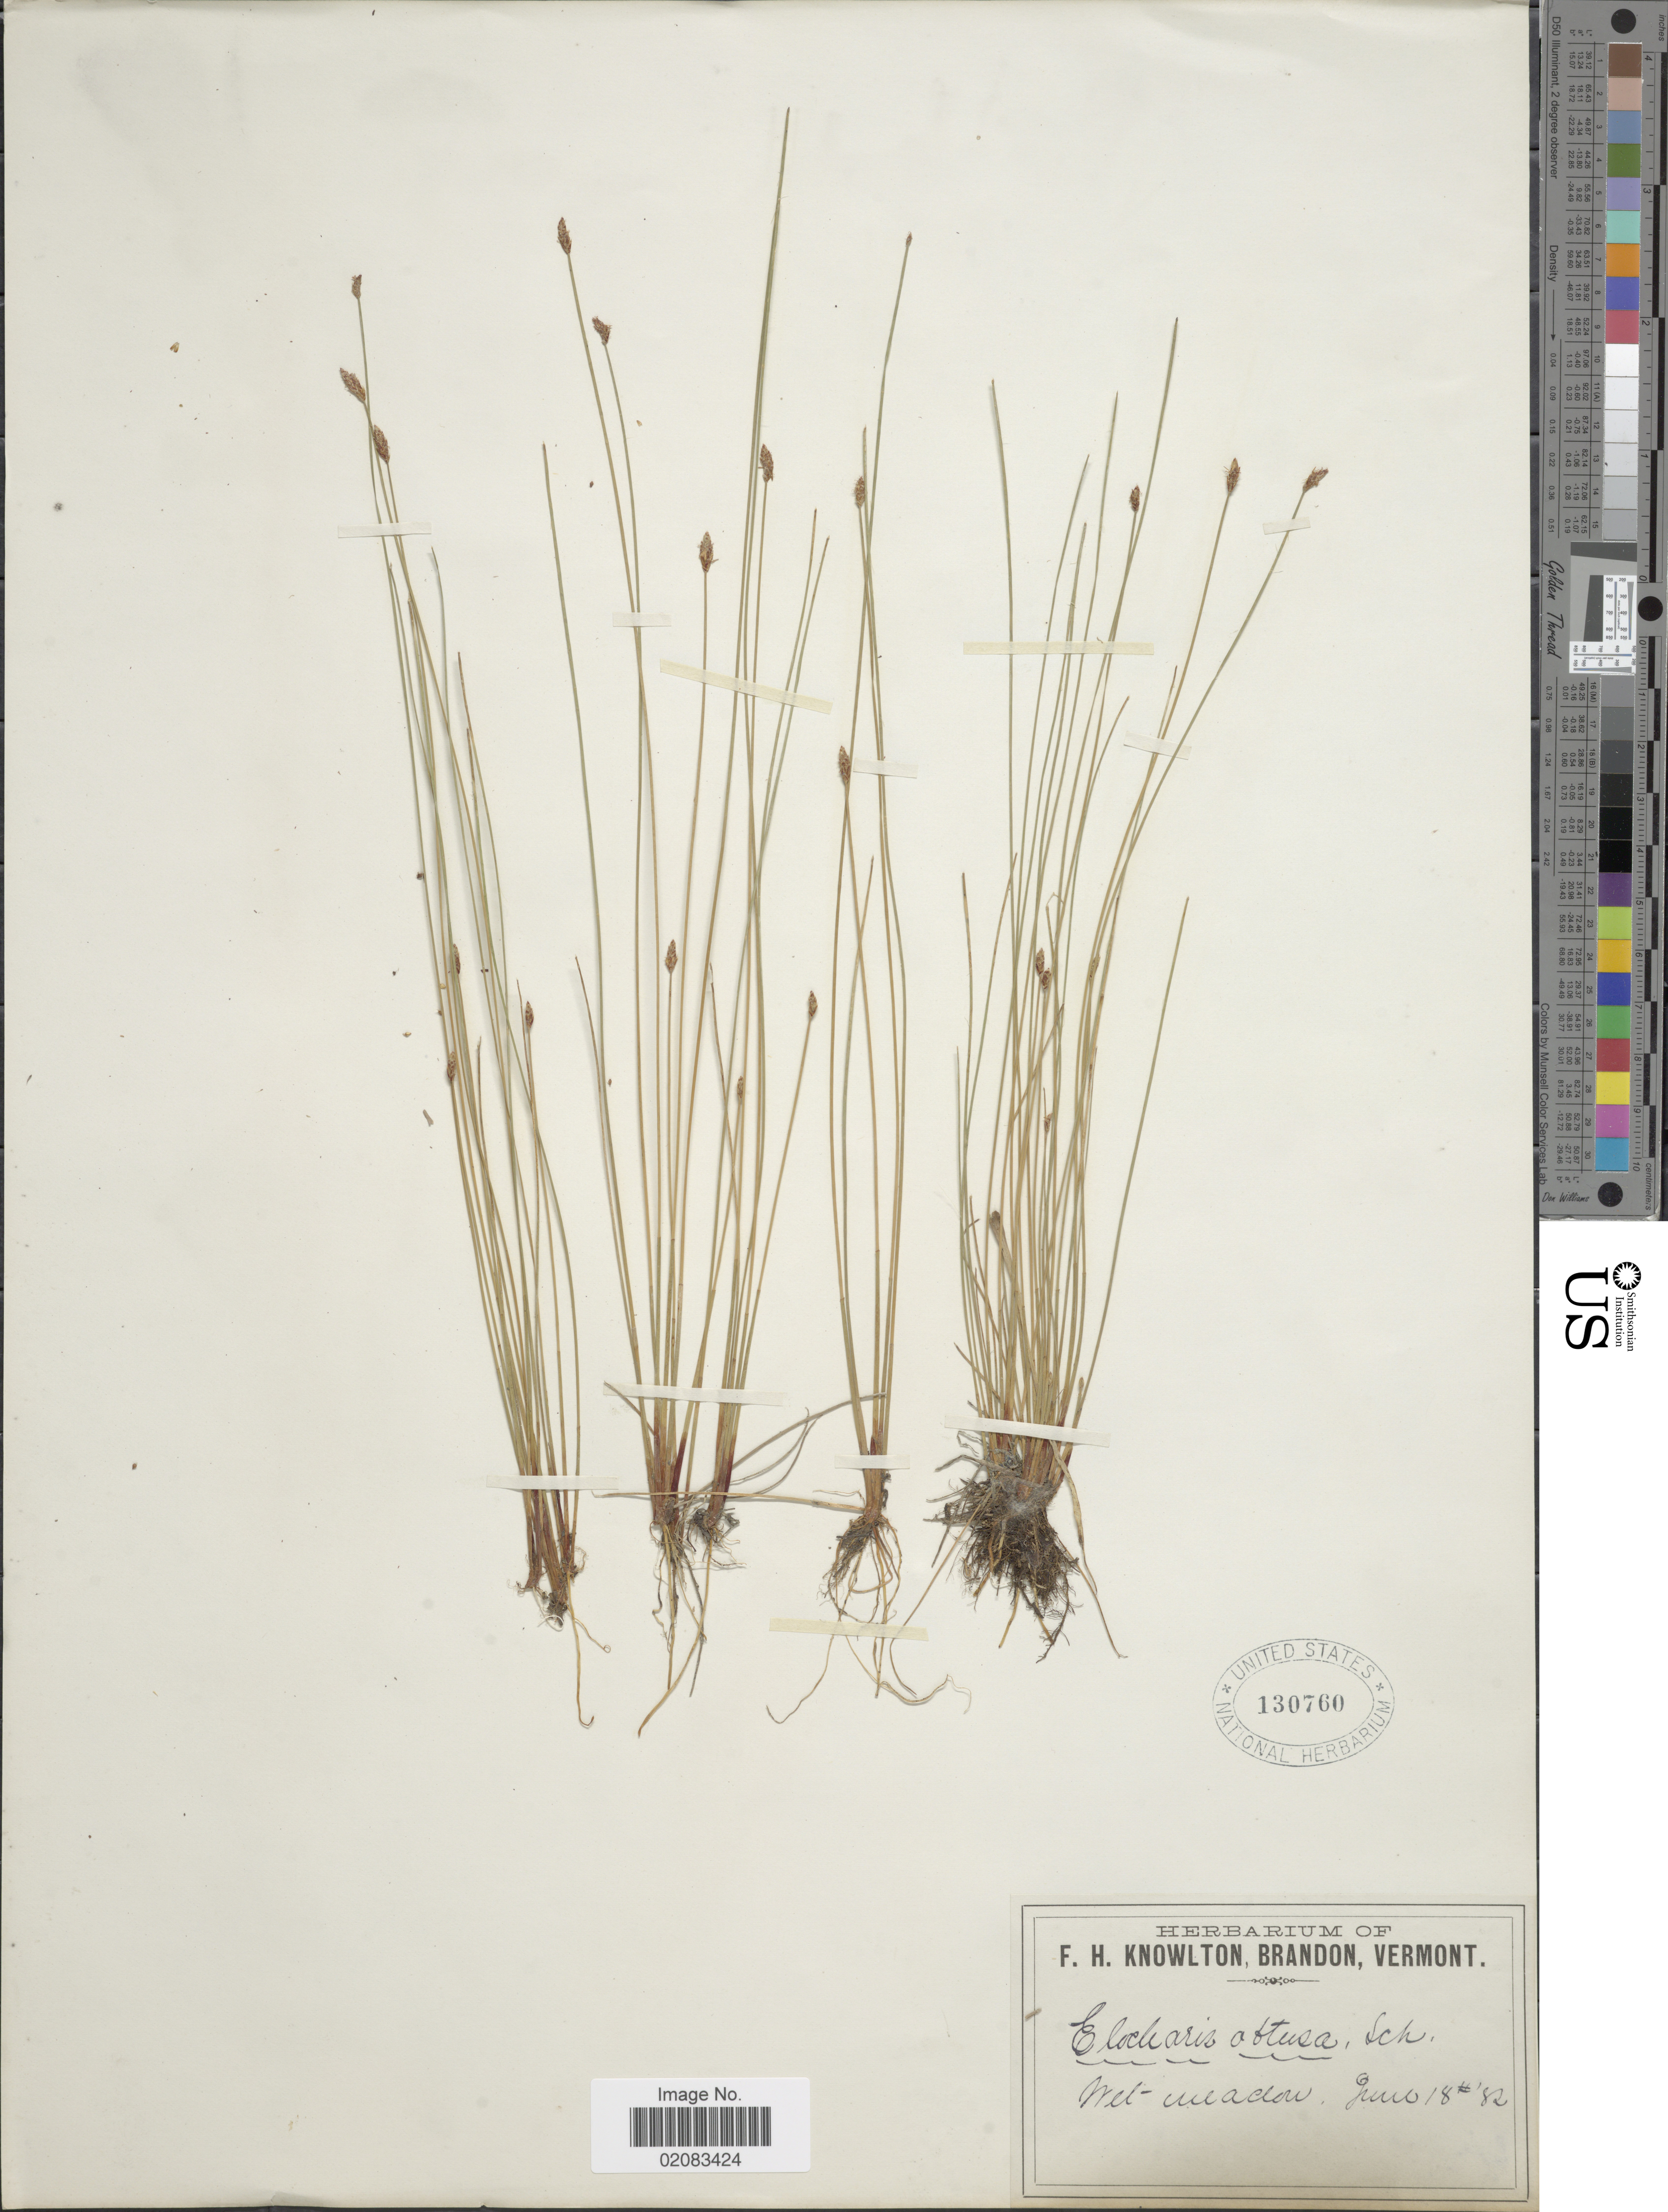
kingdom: Plantae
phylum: Tracheophyta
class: Liliopsida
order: Poales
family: Cyperaceae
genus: Eleocharis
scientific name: Eleocharis obtusa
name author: (Willd.) Schult.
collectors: F. H. Knowlton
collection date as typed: Transcribed d/m/y: 18/6/82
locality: Wet meadow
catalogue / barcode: US 130760